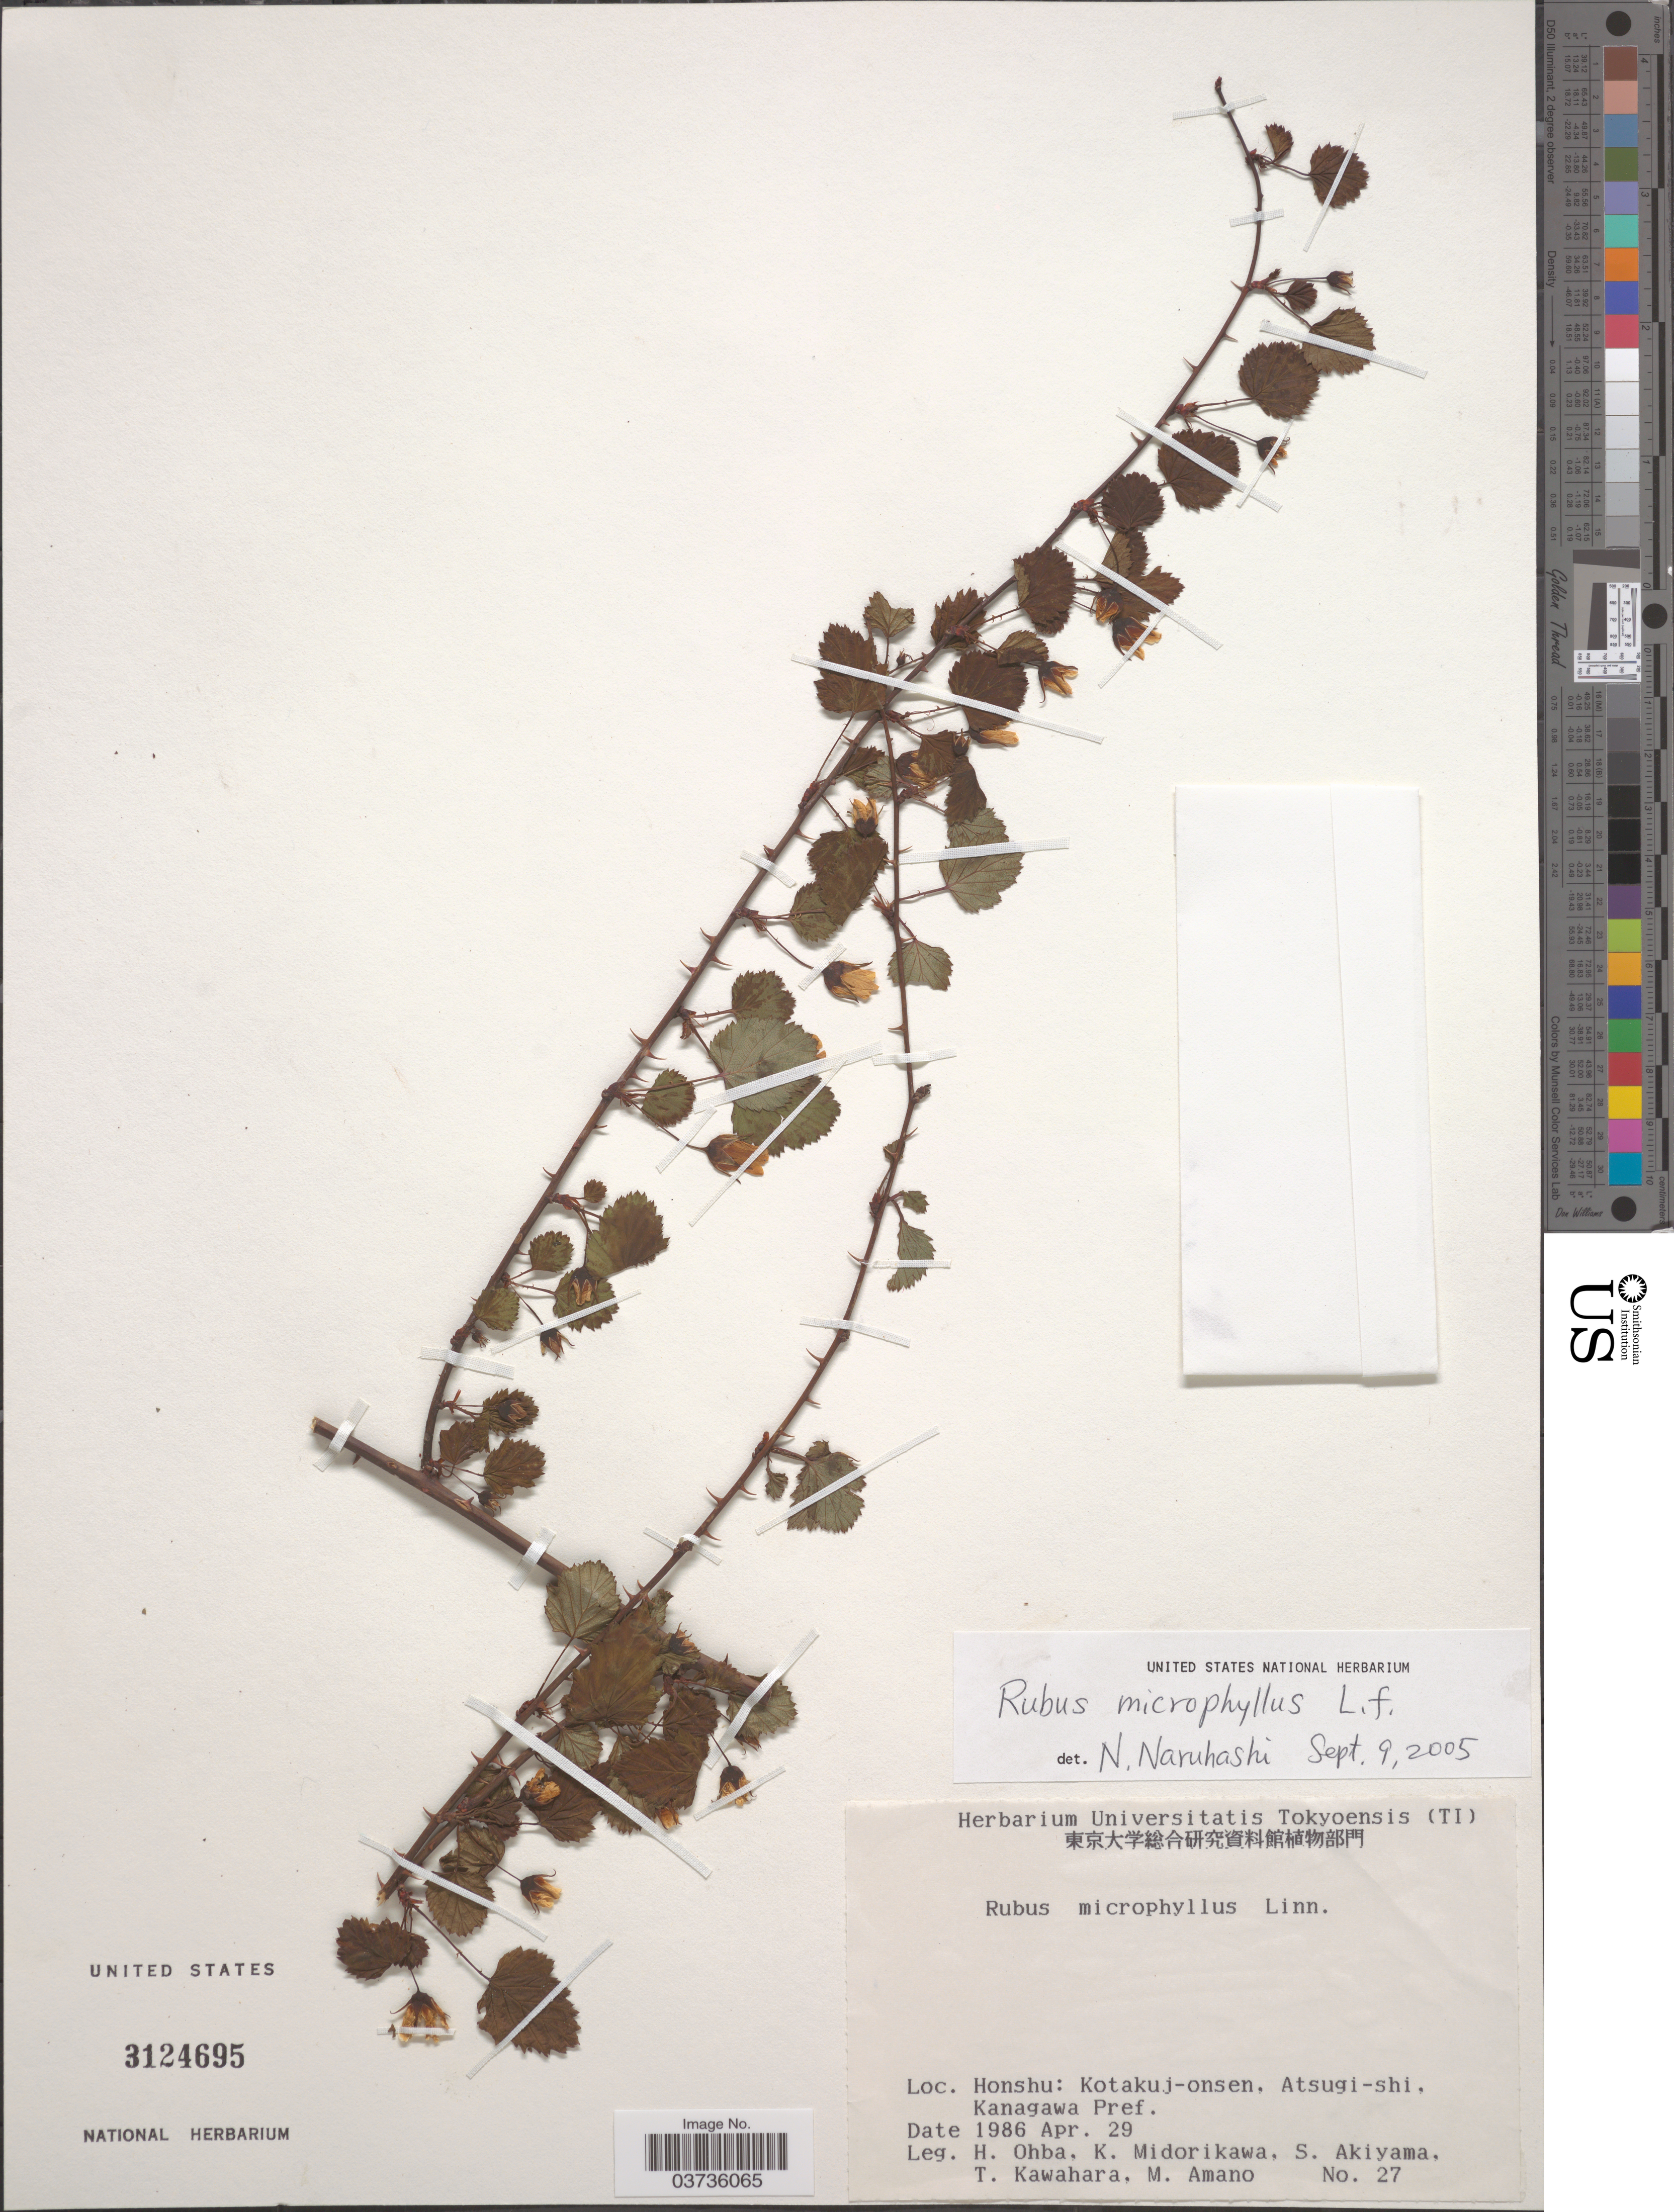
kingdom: Plantae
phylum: Tracheophyta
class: Magnoliopsida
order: Rosales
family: Rosaceae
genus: Rubus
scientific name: Rubus microphyllus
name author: L. f.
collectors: H. Ohba, K. Midorikawa, Shinobu Akiyama, T. Kawahara & M. Amano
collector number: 27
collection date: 1986-04-29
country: Japan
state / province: Kanagawa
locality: Honshu: Kotakuj-onsen. Atsugi-shi, Kanagawa Pref.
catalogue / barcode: US 3124695